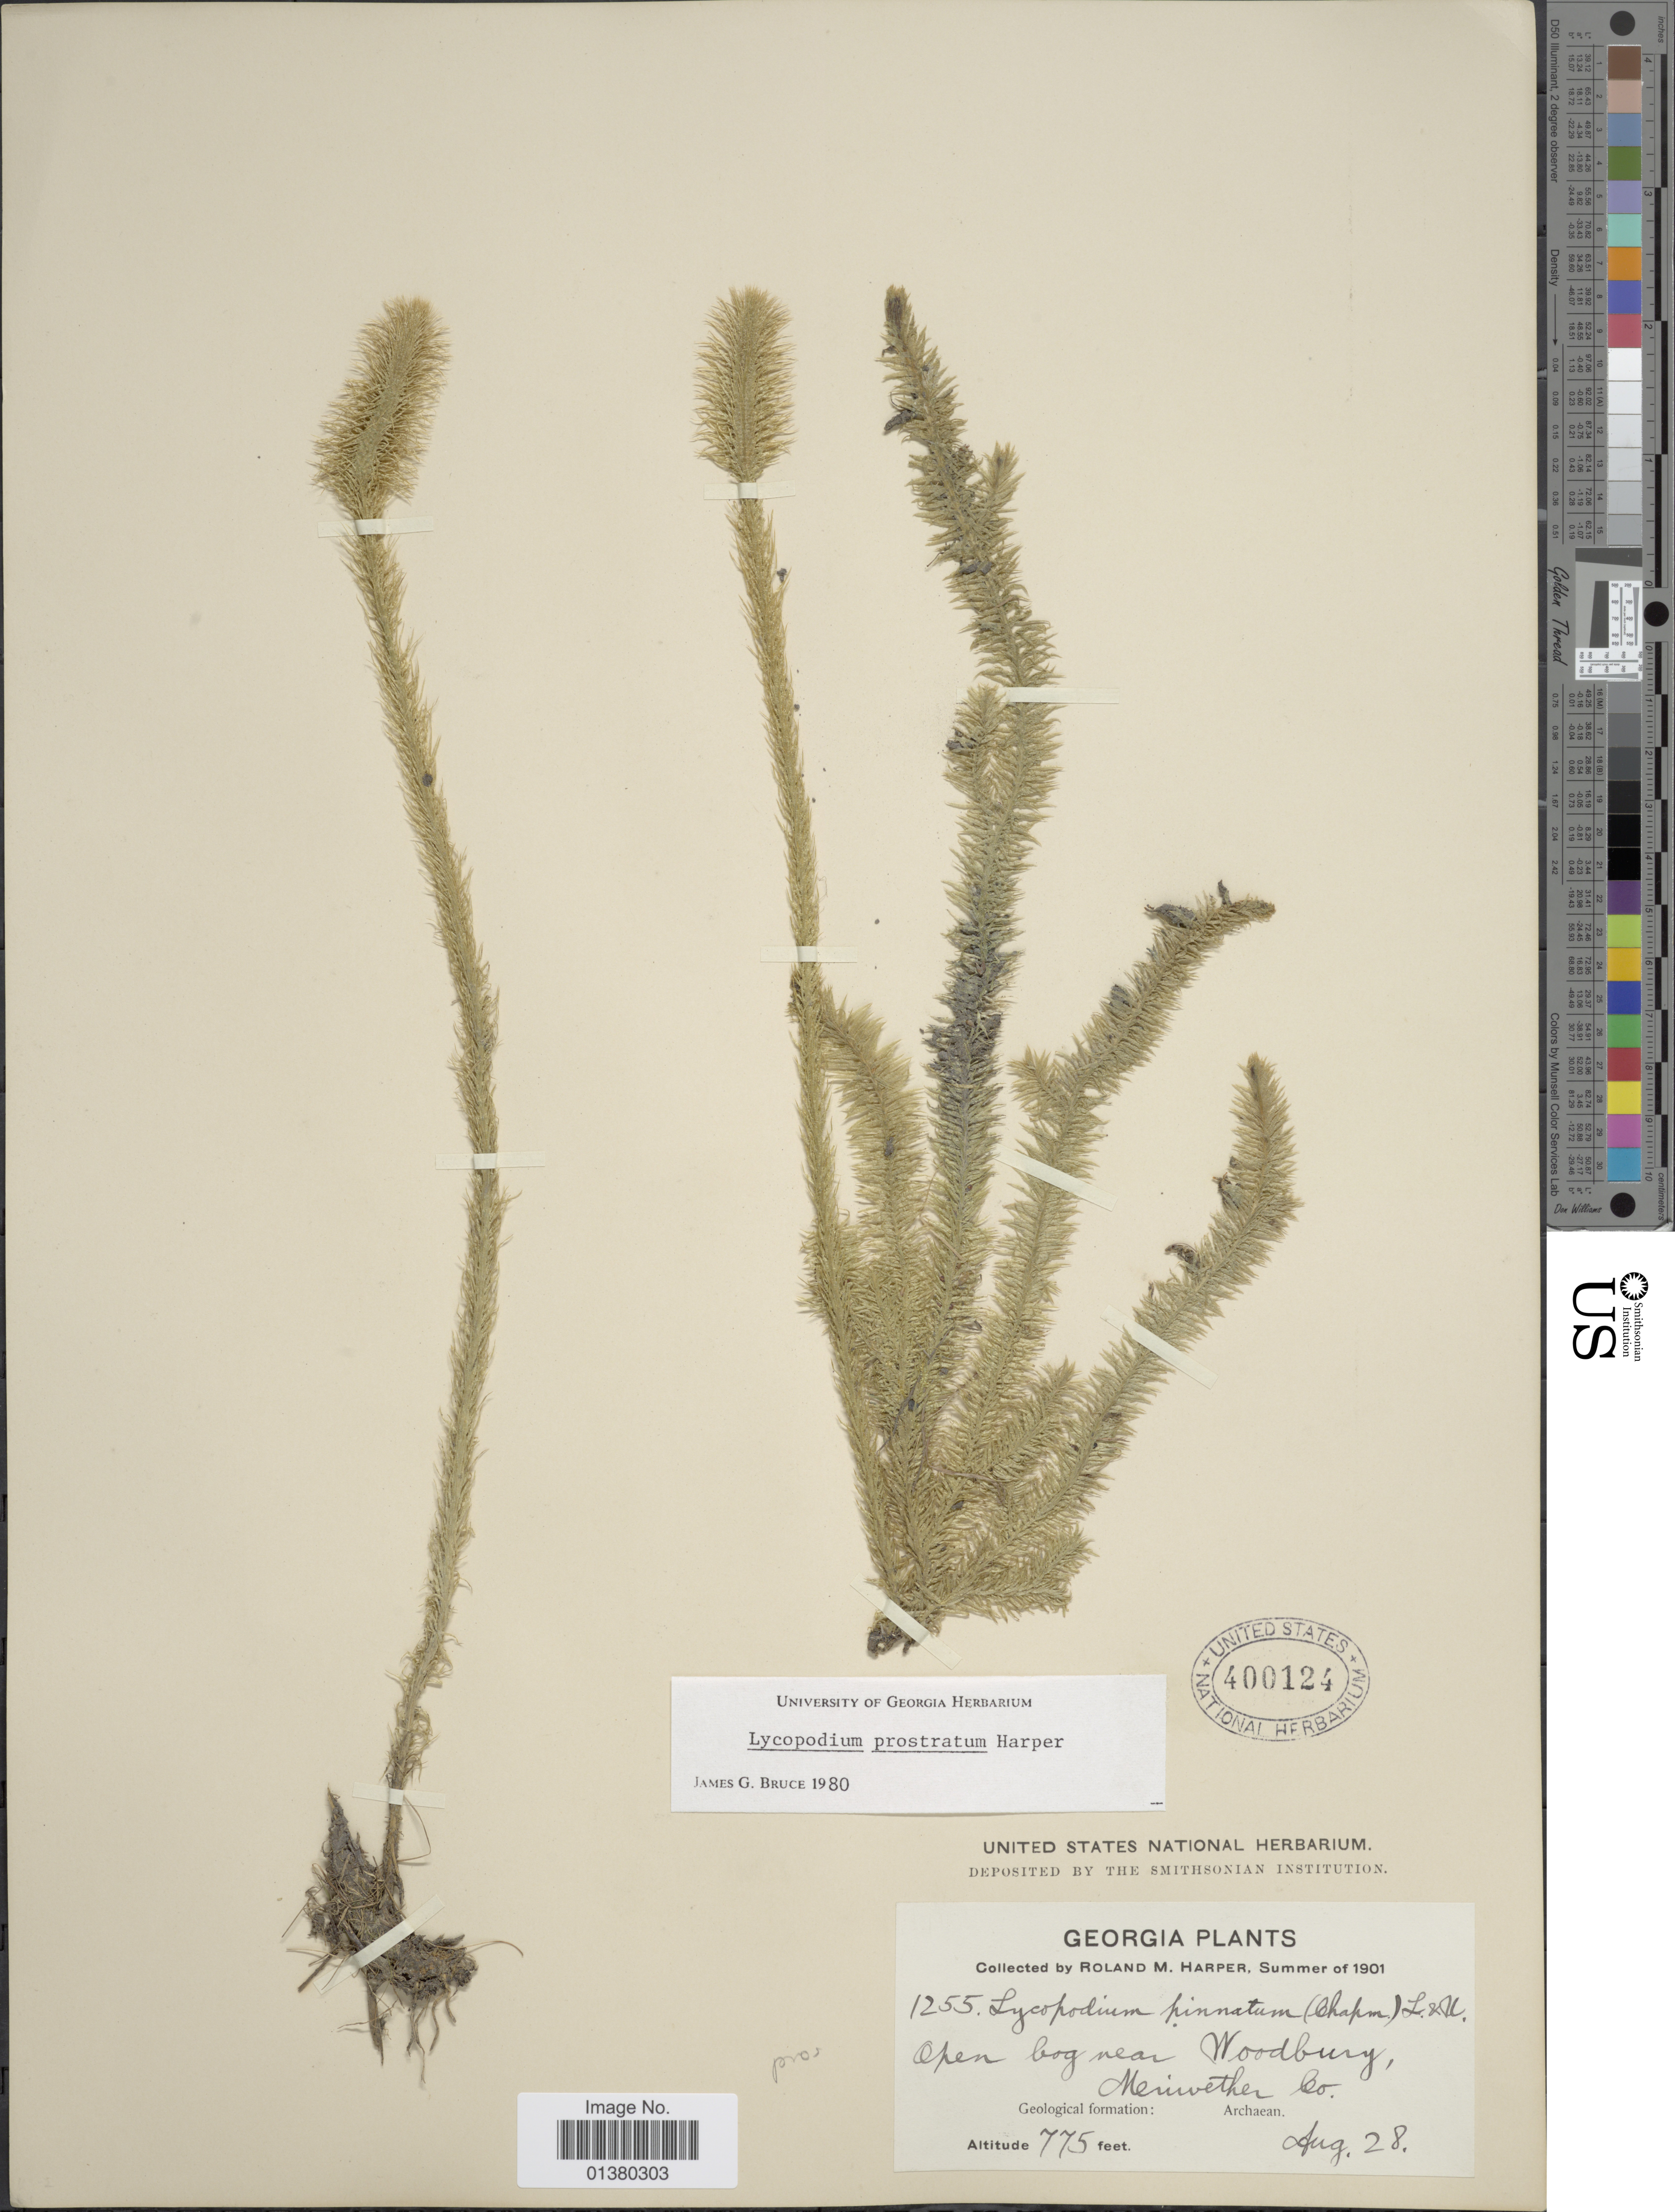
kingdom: Plantae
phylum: Tracheophyta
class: Lycopodiopsida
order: Lycopodiales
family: Lycopodiaceae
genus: Lycopodiella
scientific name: Lycopodiella prostrata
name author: (R.M. Harper) Cranfill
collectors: R. M. Harper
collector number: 1255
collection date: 1901-08-28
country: United States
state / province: Georgia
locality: Open bog near Woodbury, Meriwether Co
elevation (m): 236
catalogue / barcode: US 400124